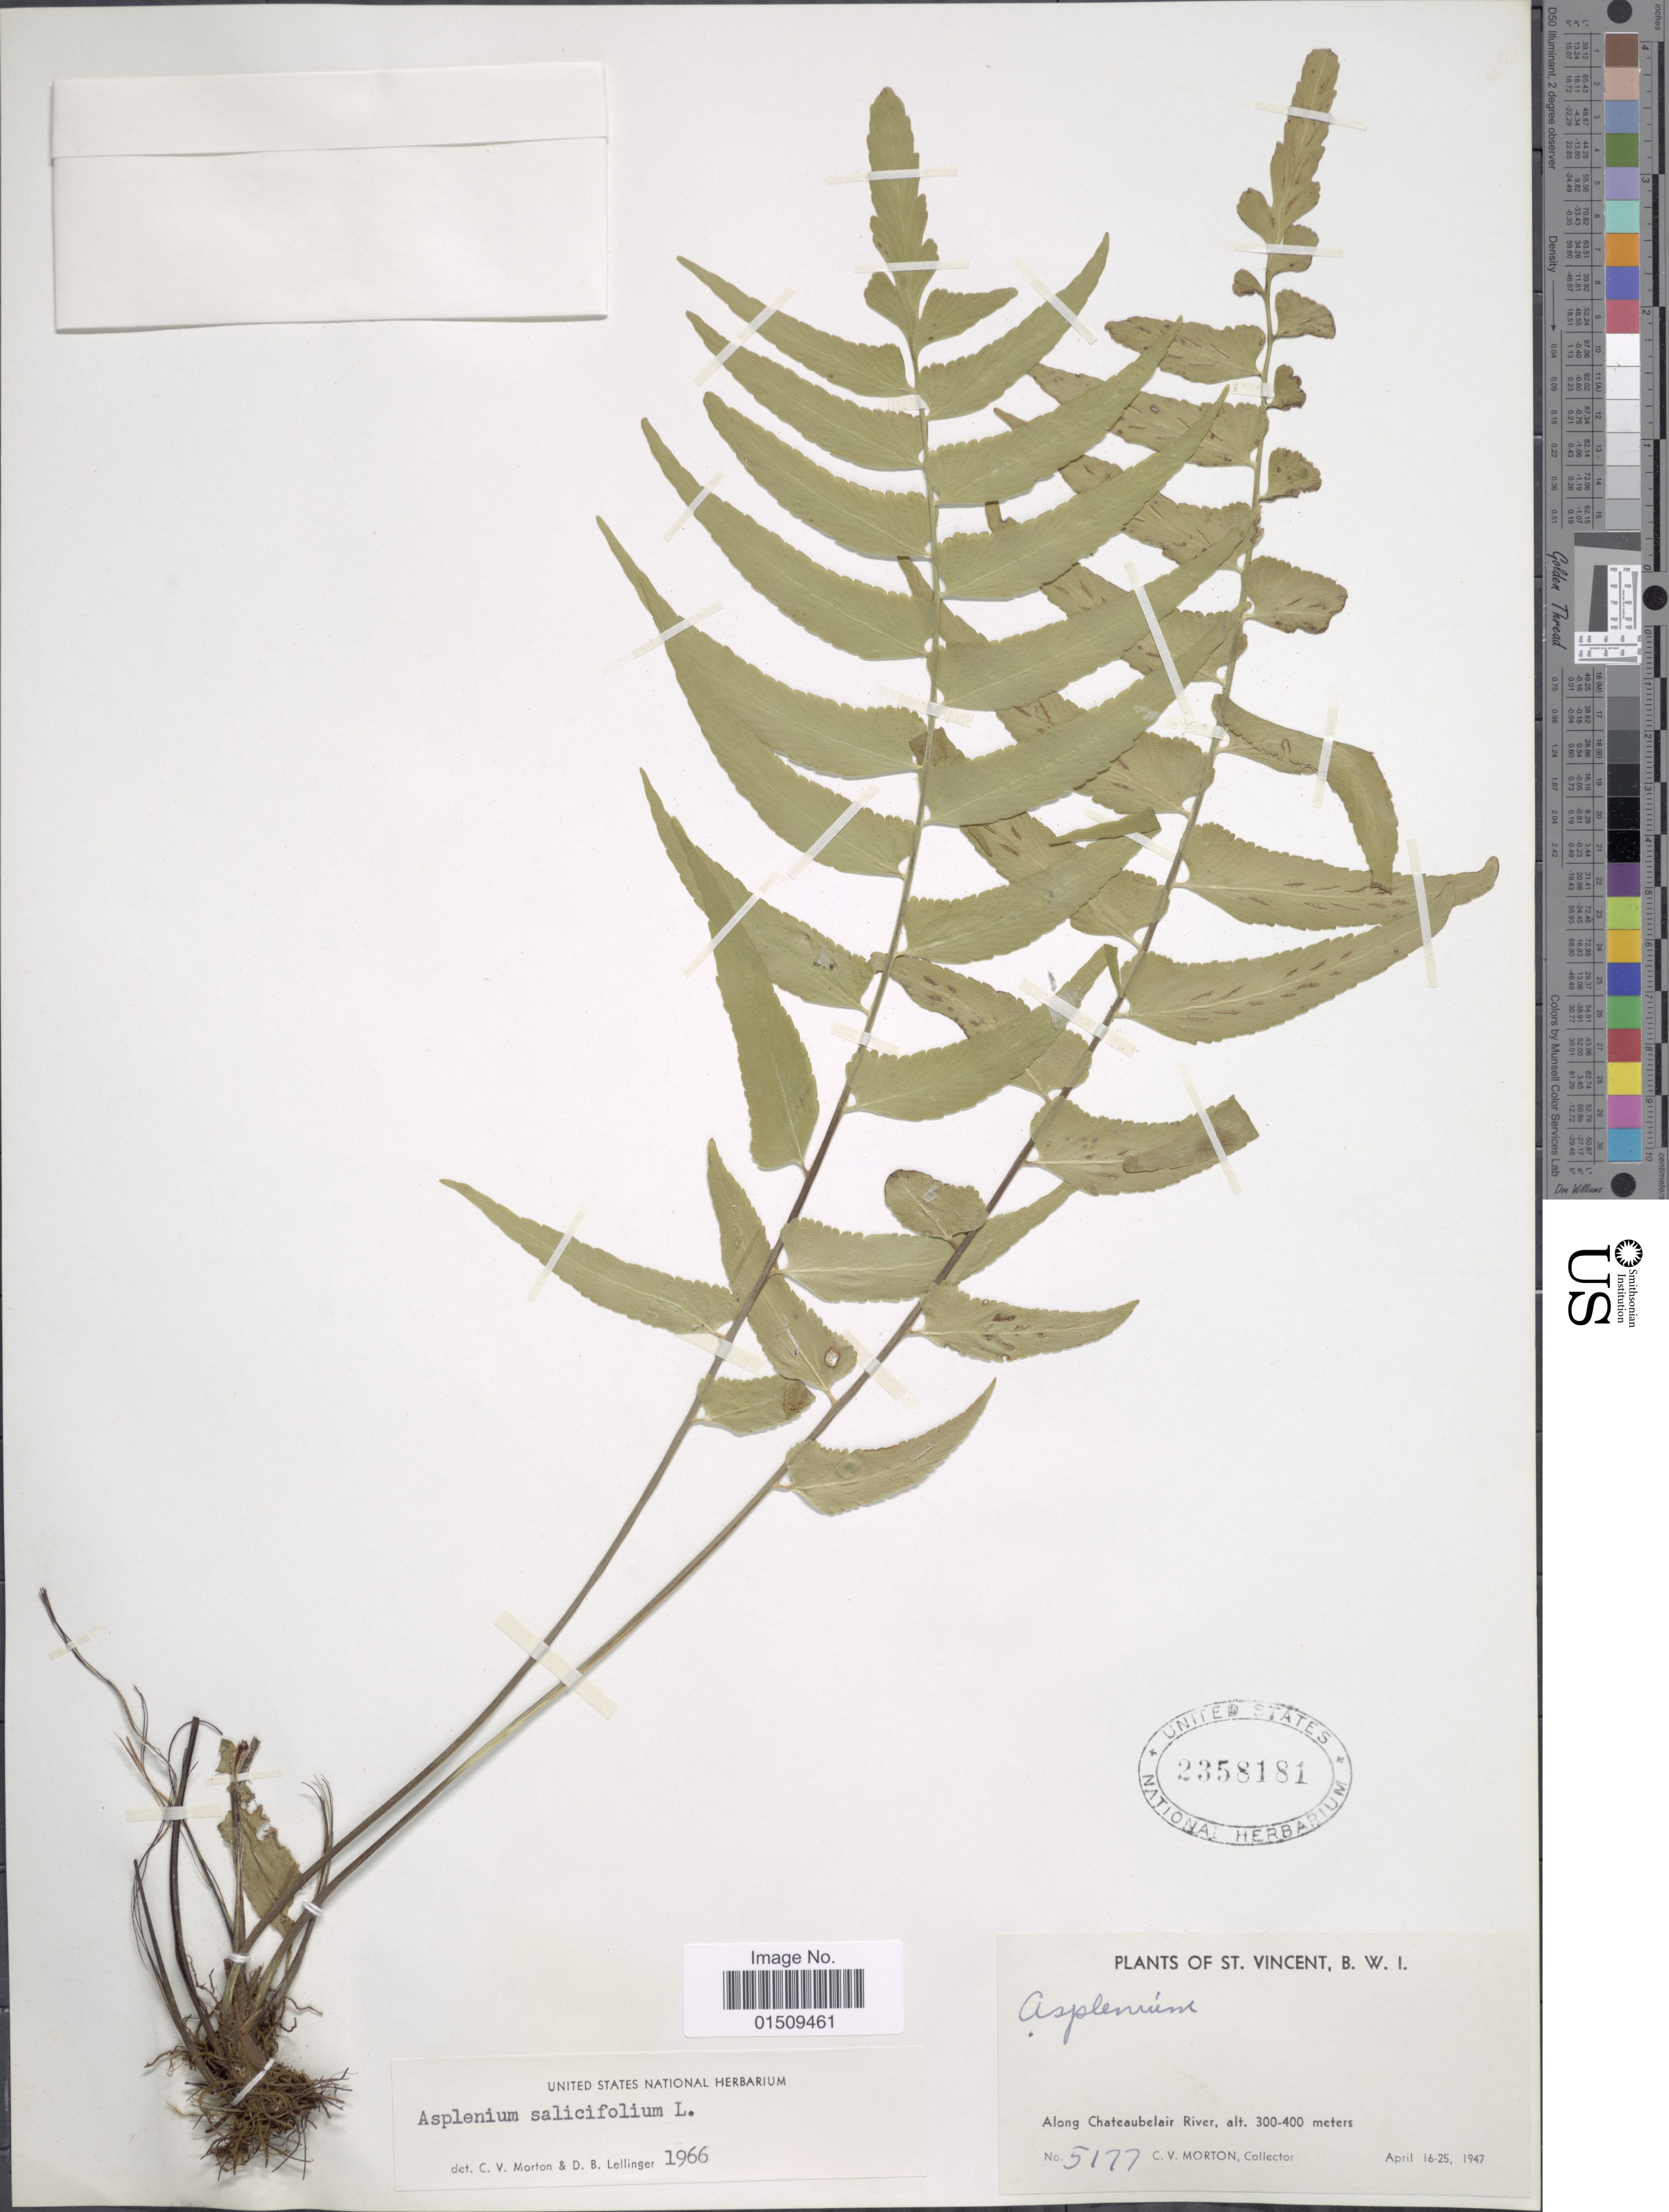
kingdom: Plantae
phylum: Tracheophyta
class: Polypodiopsida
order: Polypodiales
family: Aspleniaceae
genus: Asplenium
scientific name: Asplenium salicifolium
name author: L.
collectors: C. V. Morton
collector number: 5177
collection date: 1947-04-16/1947-04-25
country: St. Vincent - Grenadines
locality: St. Vincent, B.W.I. Along Chateaubelair River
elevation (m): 300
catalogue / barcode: US 2358181